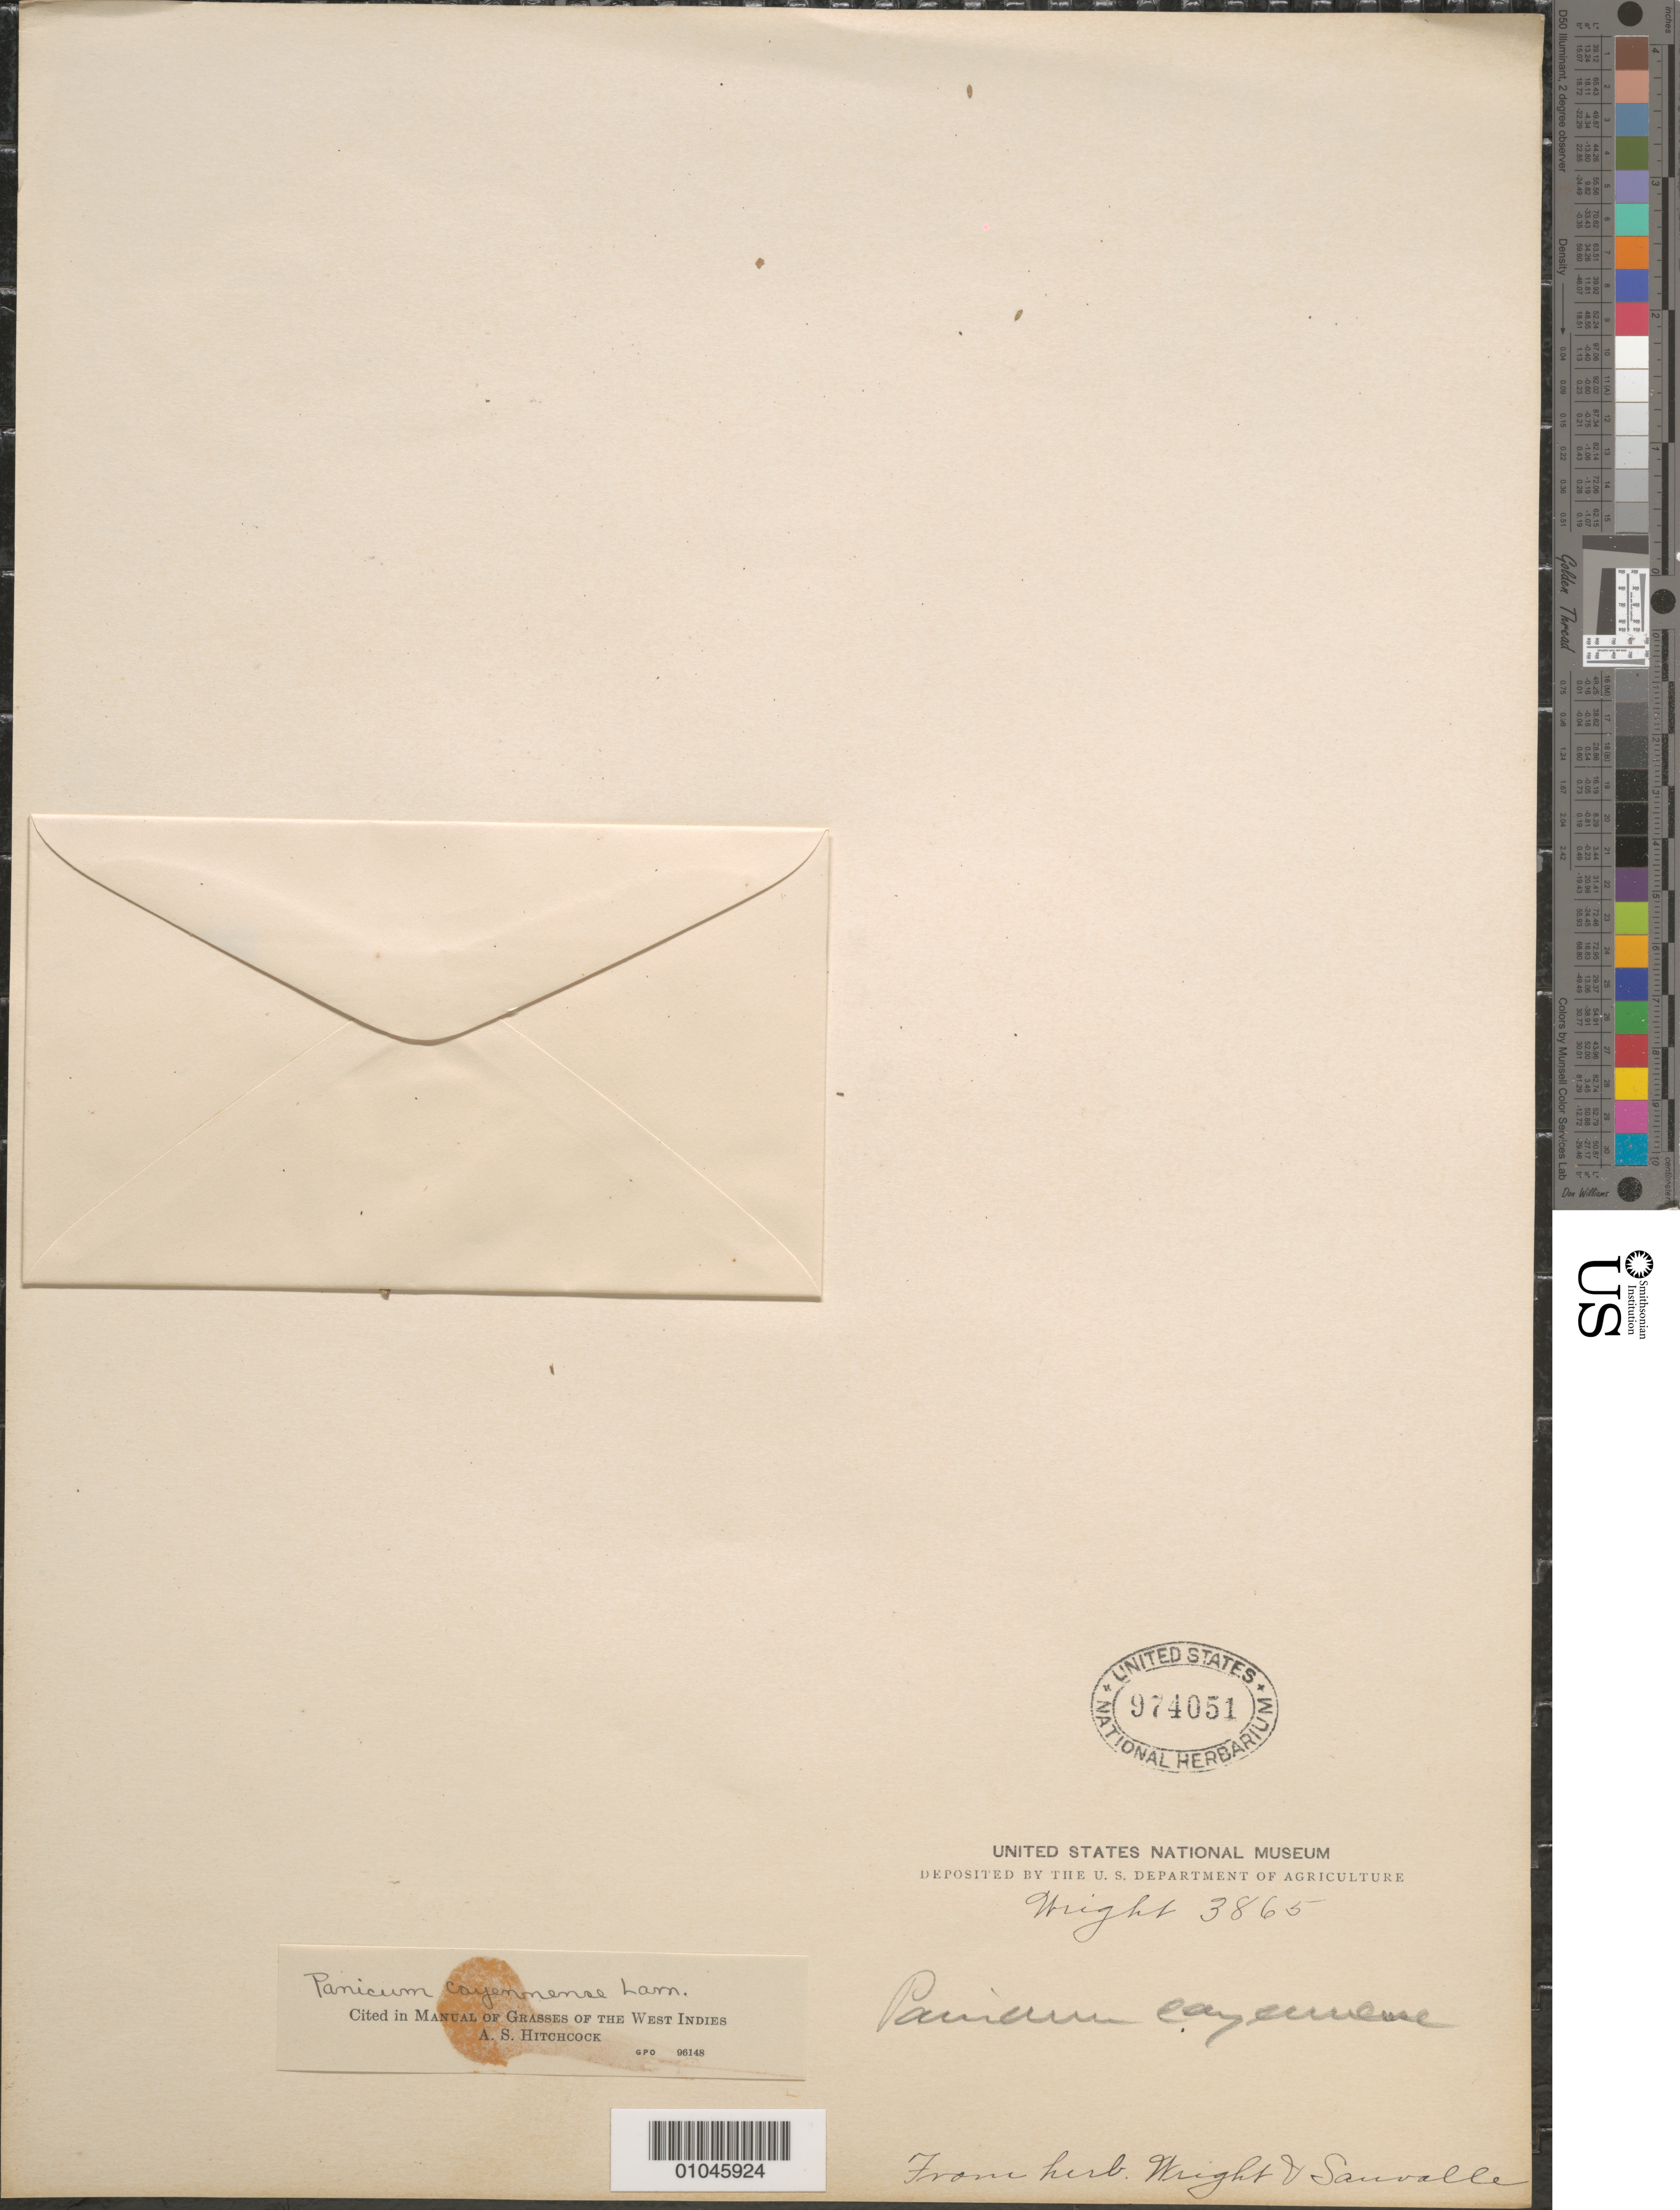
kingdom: Plantae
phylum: Tracheophyta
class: Liliopsida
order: Poales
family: Poaceae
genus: Panicum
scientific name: Panicum cayennense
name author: Lam.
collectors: Wright, --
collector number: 3865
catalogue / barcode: US 974051